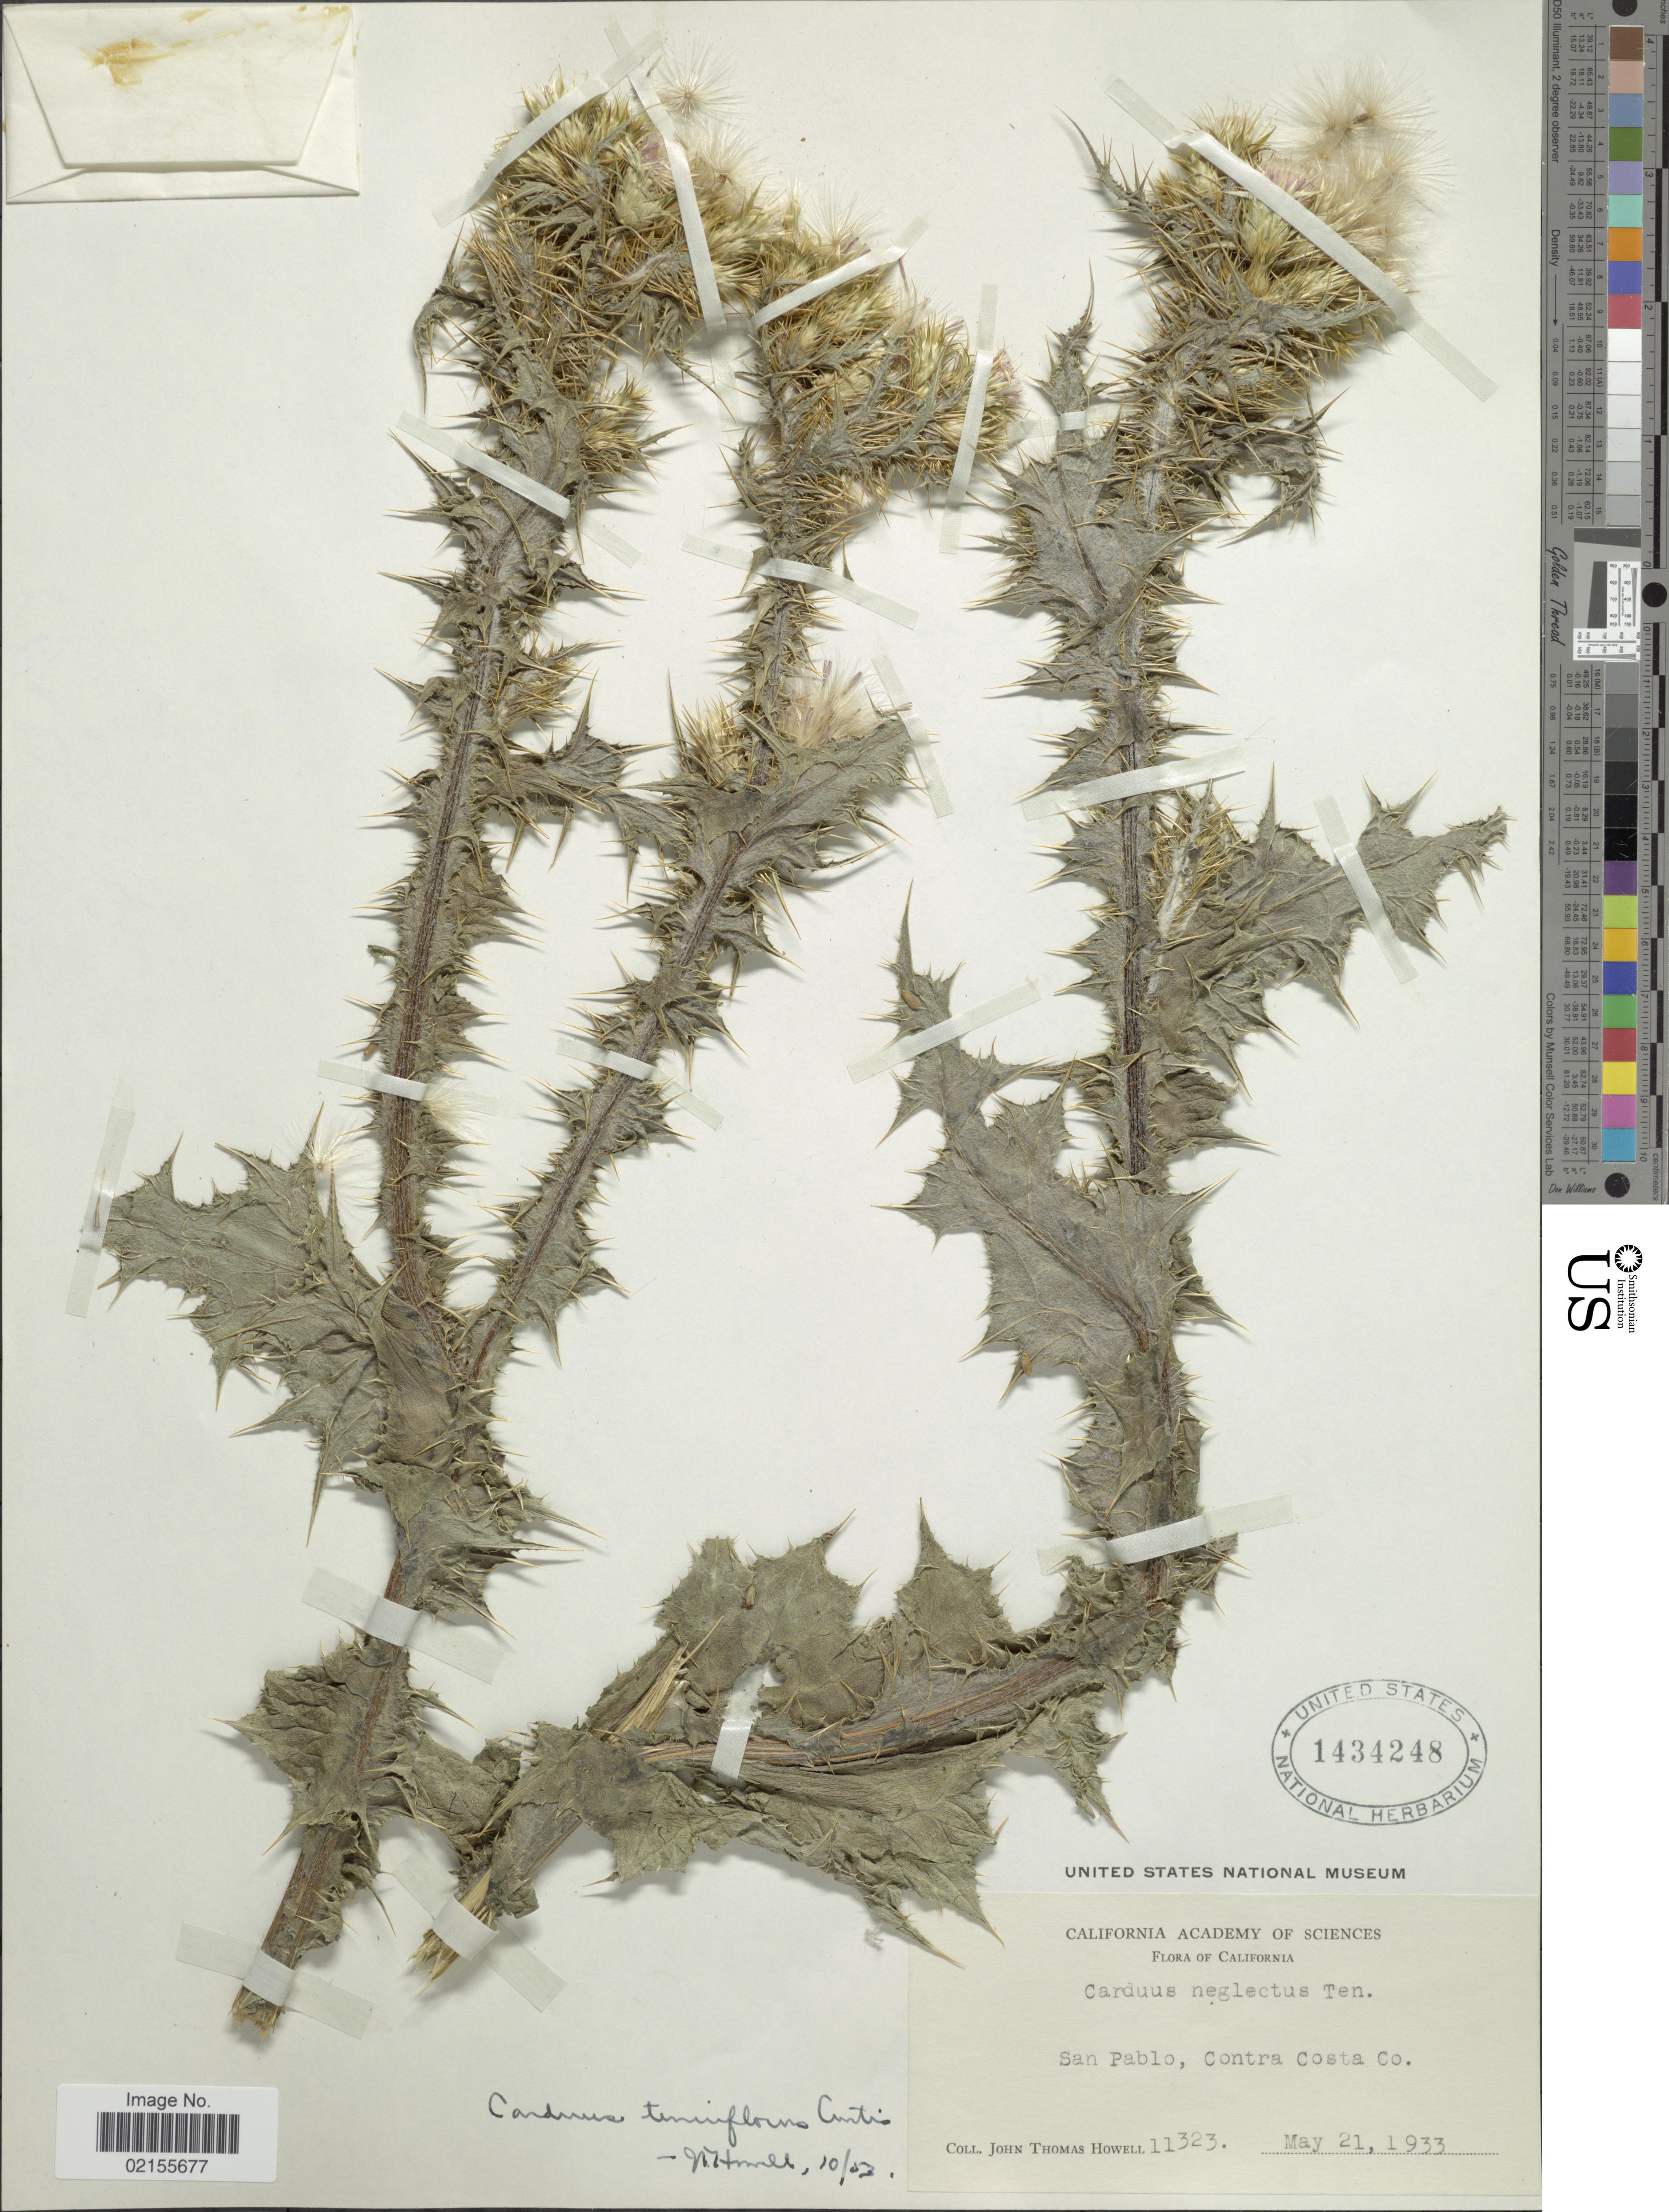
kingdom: Plantae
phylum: Tracheophyta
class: Magnoliopsida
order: Asterales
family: Asteraceae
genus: Carduus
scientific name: Carduus tenuiflorus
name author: Curtis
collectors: J. T. Howell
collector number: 11323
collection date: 1933-05-21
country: United States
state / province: California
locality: San Pablo, Contra Costa Co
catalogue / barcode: US 1434248